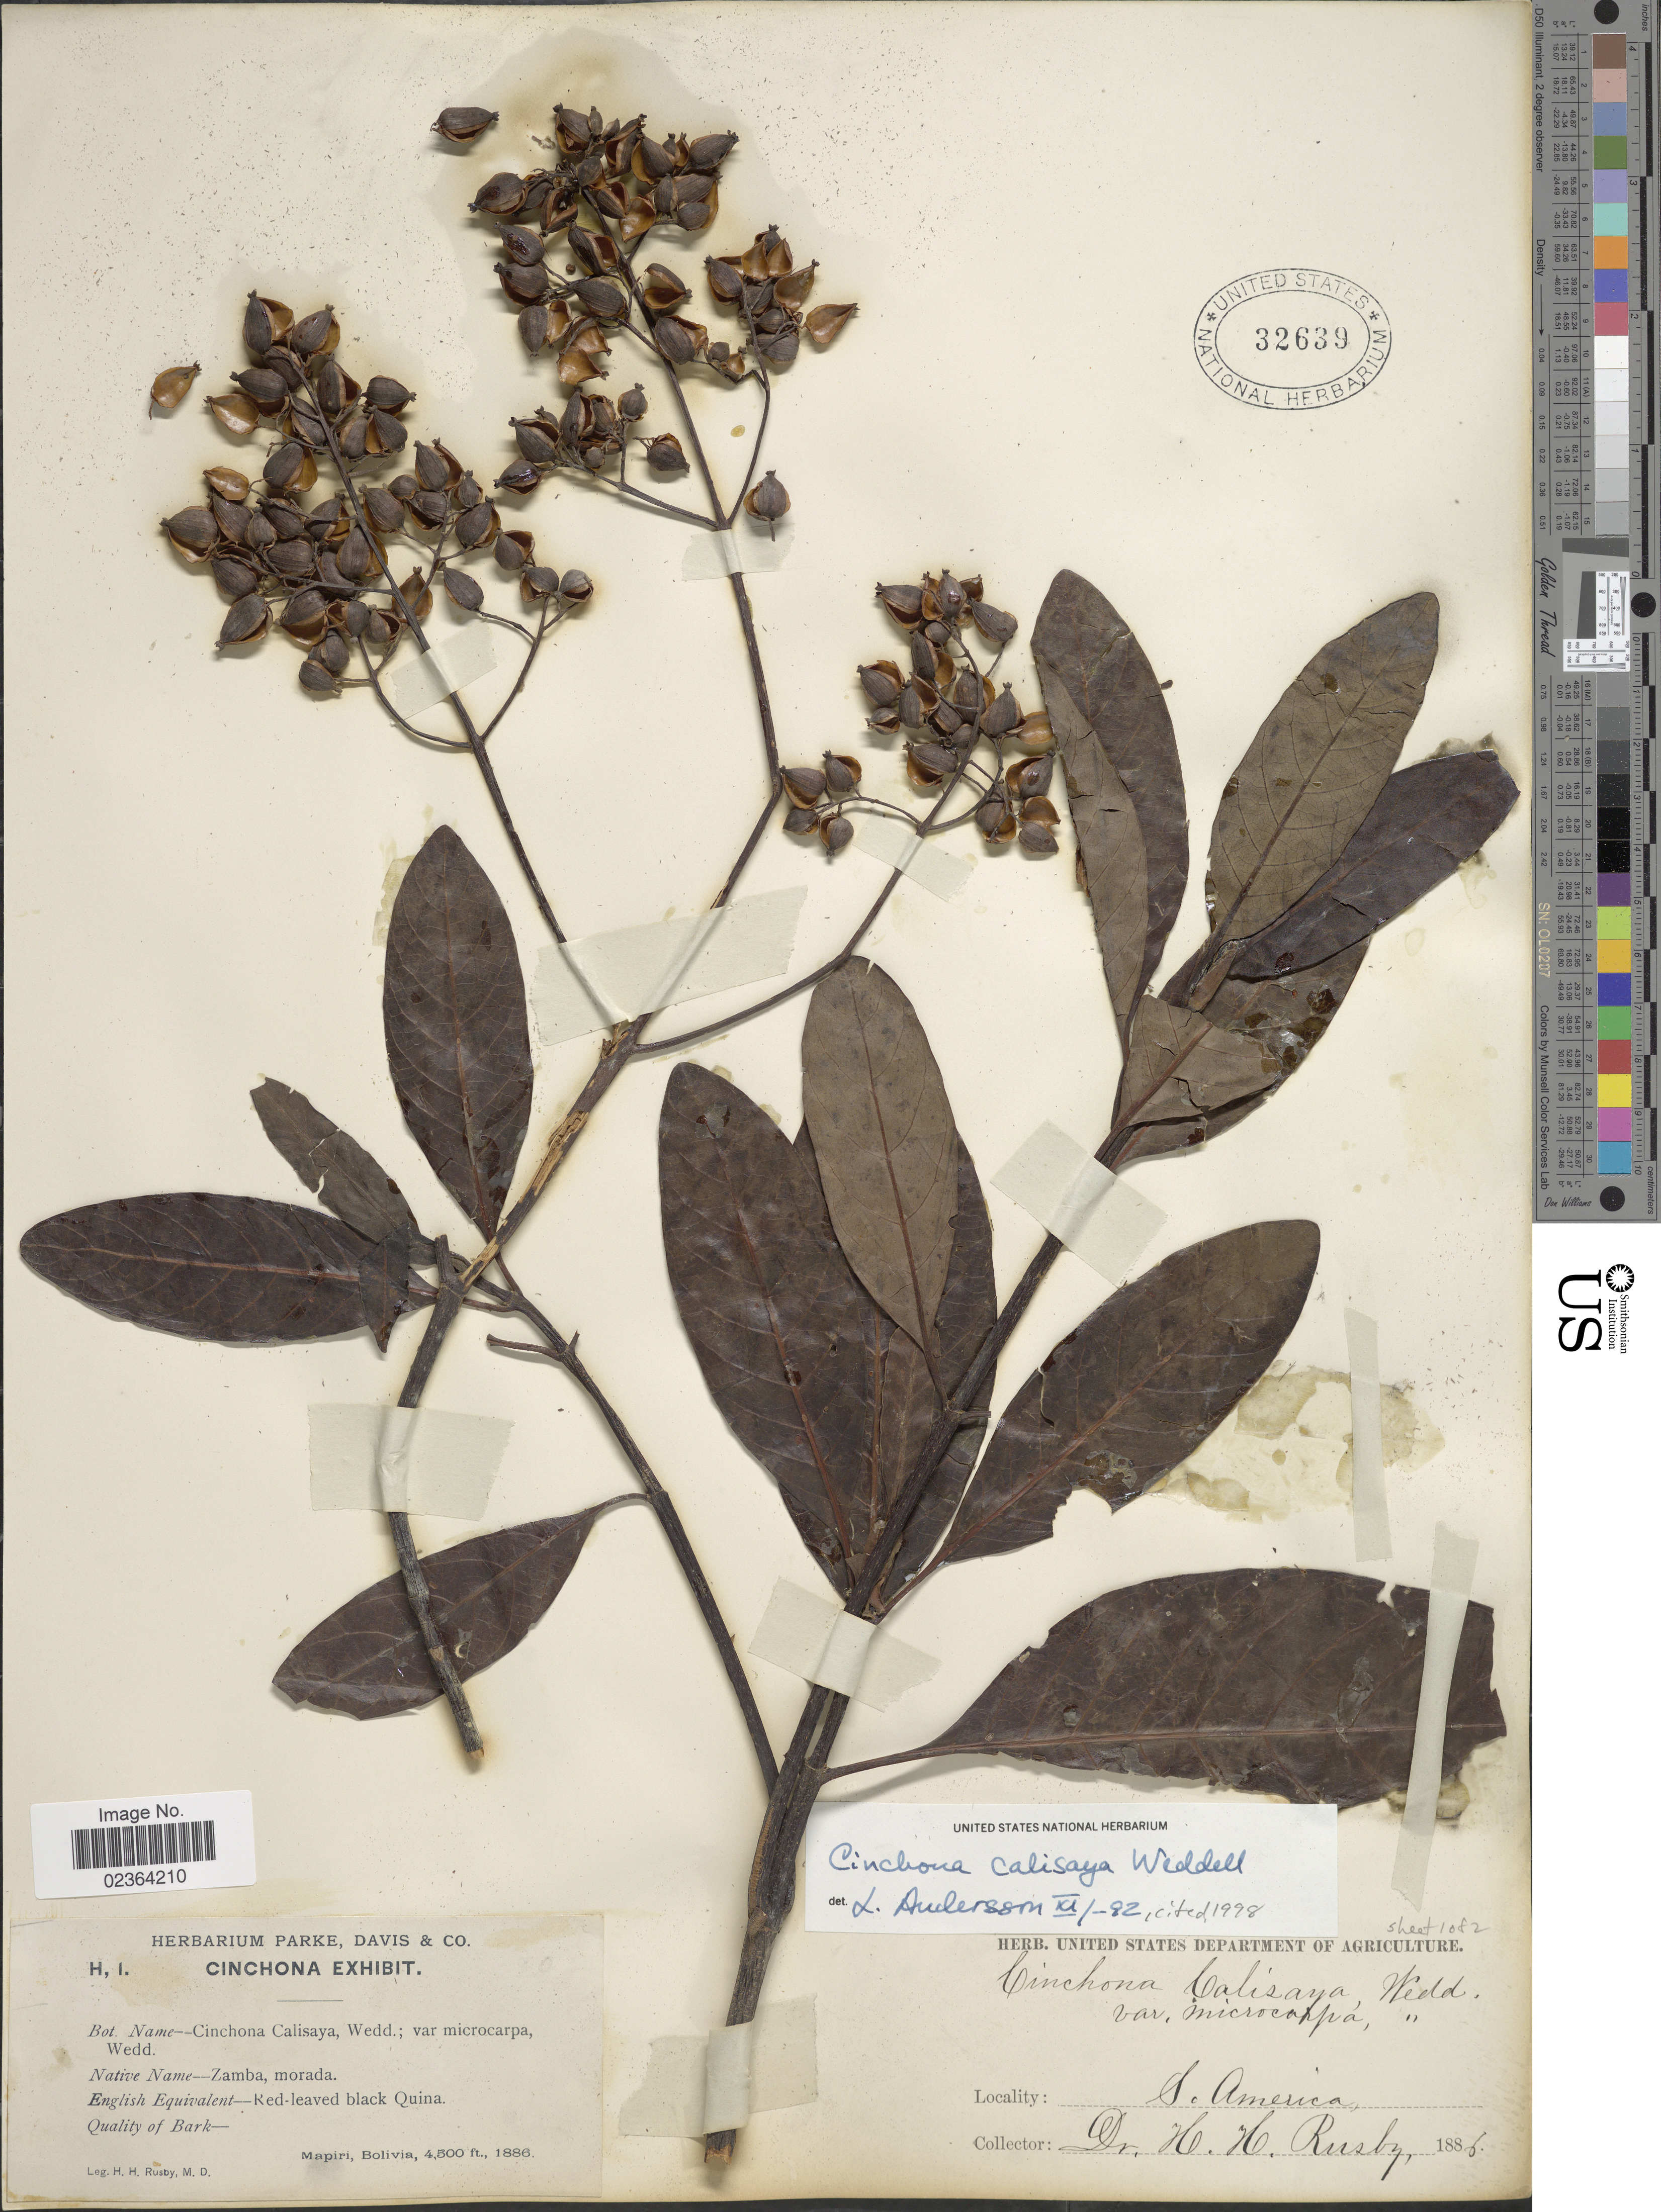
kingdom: Plantae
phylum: Tracheophyta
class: Magnoliopsida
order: Gentianales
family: Rubiaceae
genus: Cinchona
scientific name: Cinchona calisaya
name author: Wedd.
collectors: H. H. Rusby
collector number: H, 1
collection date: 1886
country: Bolivia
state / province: La Páz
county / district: Larecaja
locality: Mapiri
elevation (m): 1372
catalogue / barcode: US 32639